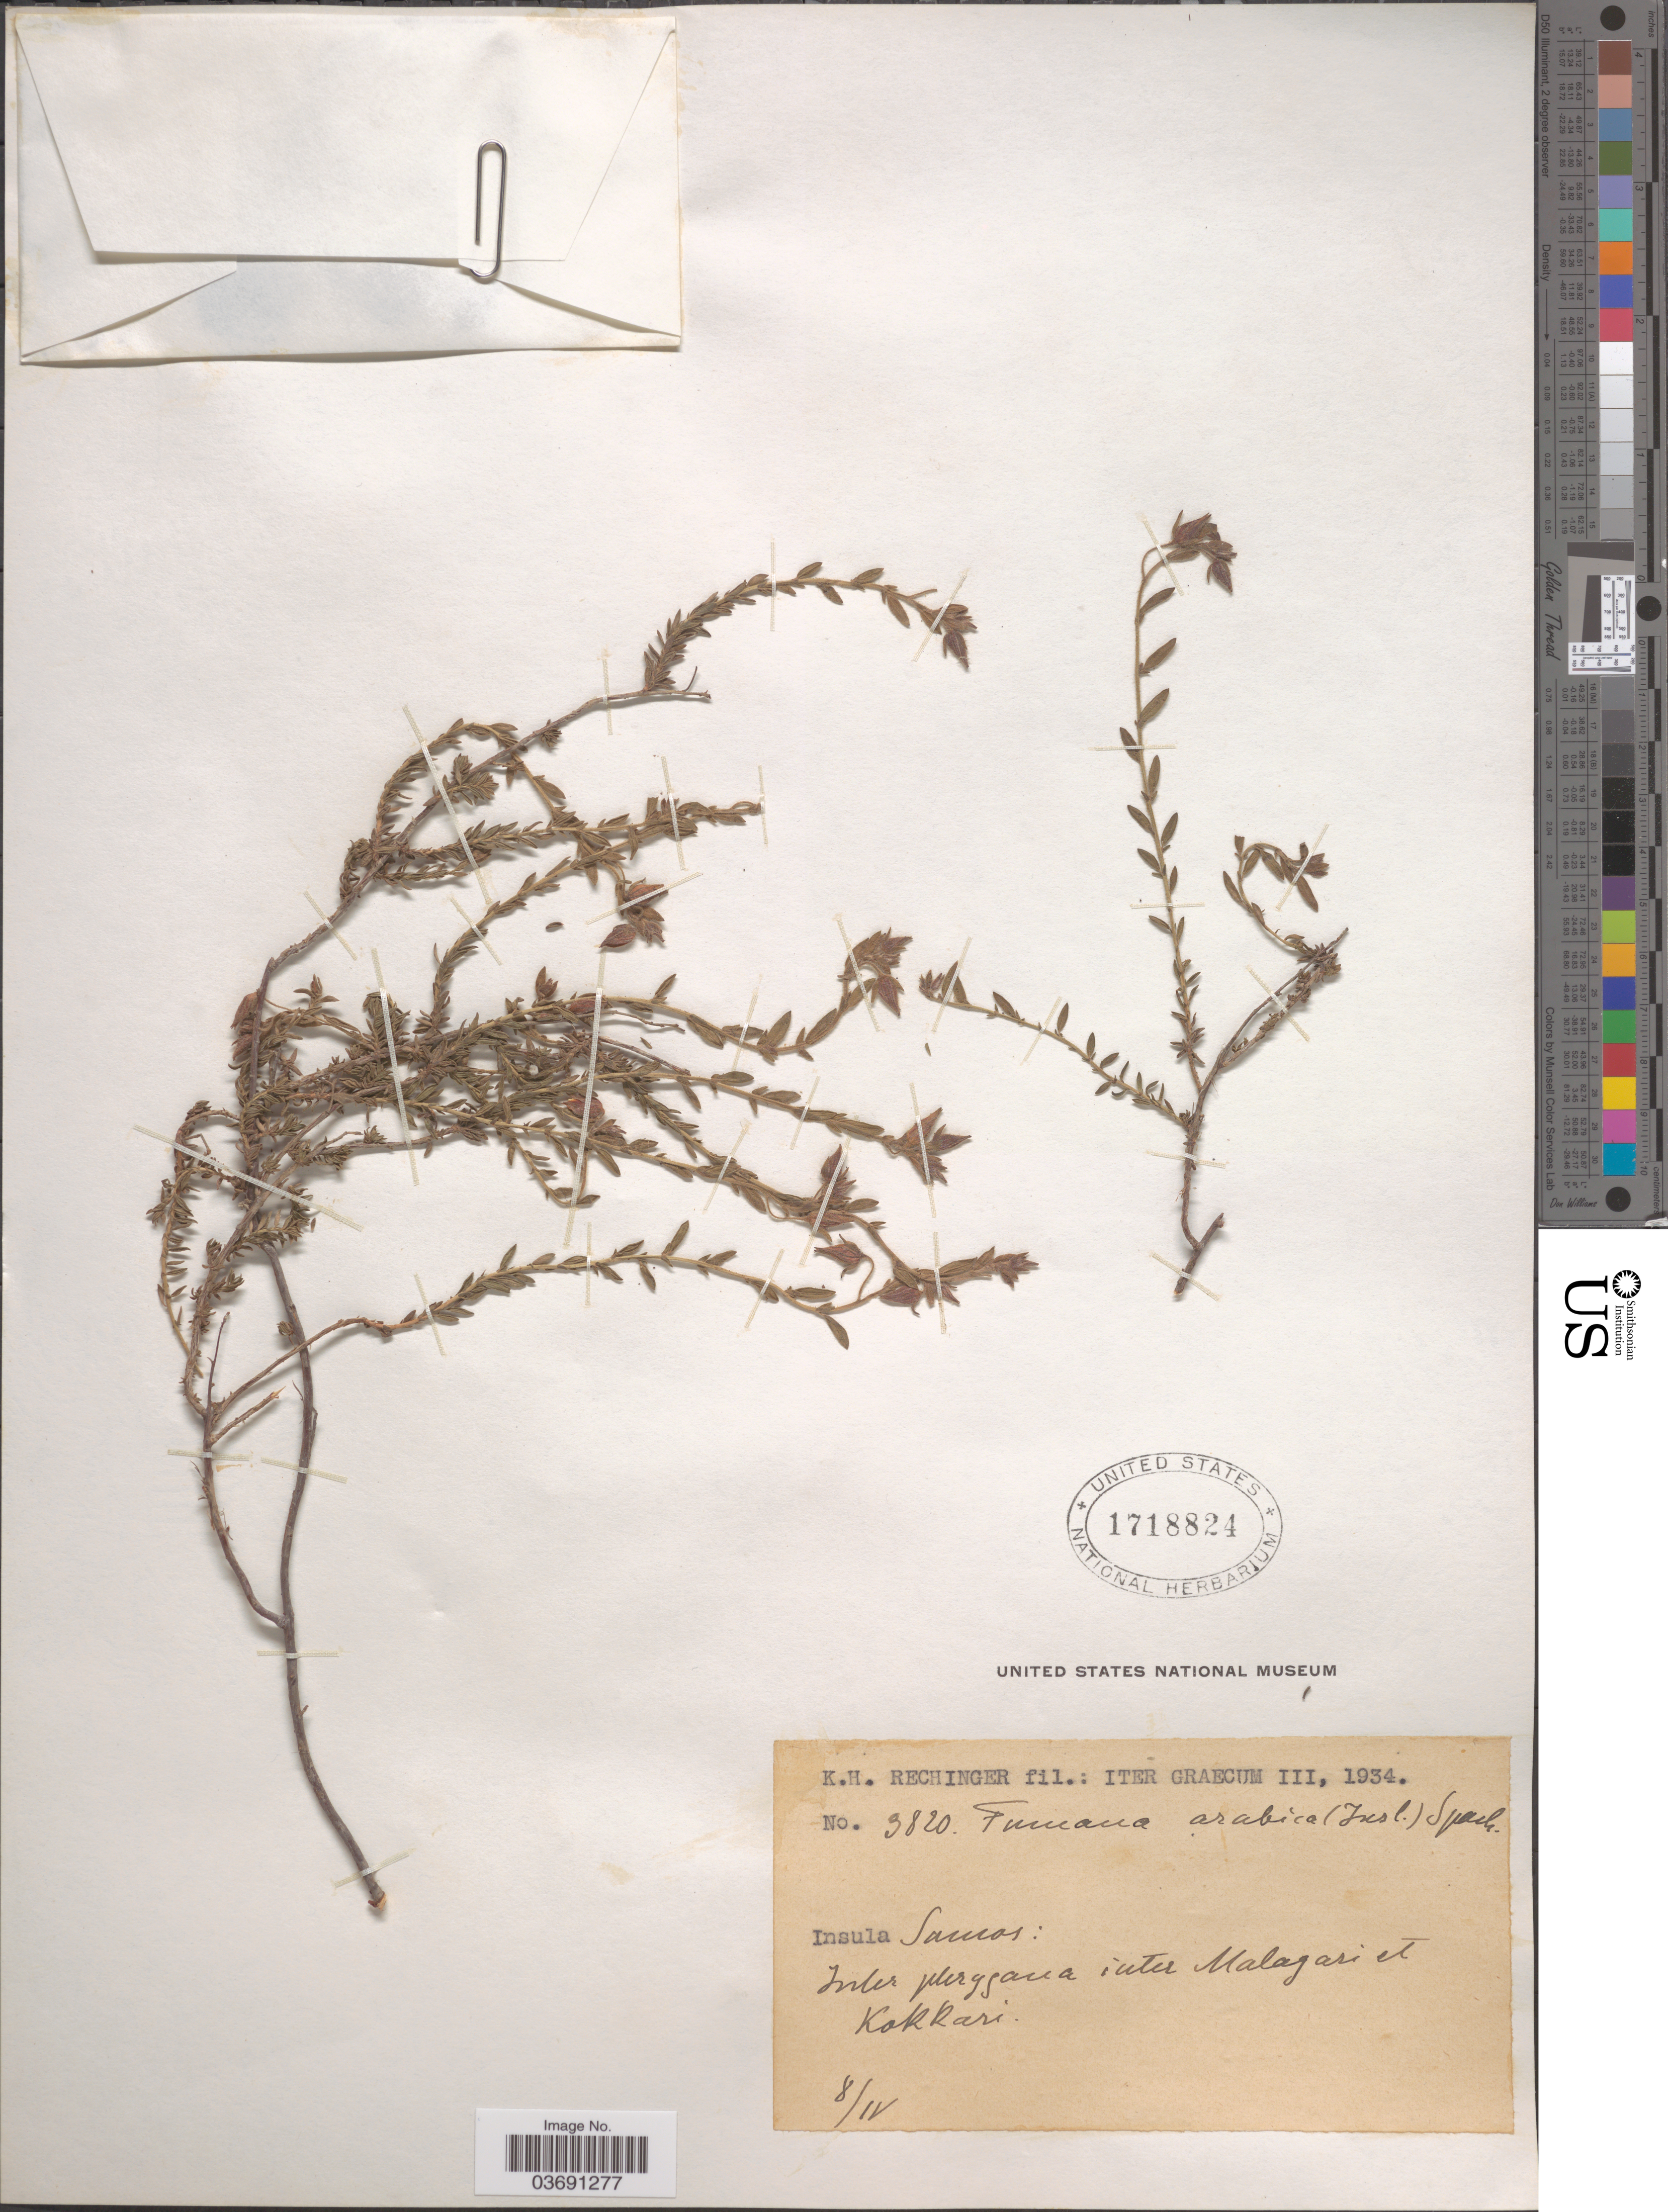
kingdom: Plantae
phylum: Tracheophyta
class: Magnoliopsida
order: Malvales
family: Cistaceae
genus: Fumana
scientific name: Fumana arabica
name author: (L.) Spach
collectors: K. H. Rechinger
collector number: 3820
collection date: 1934-04-08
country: Greece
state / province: North Aegean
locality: Iter Greacum III. Insula Samos: Insula phrygana inter Malagari et Kokkari.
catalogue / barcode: US 1718824